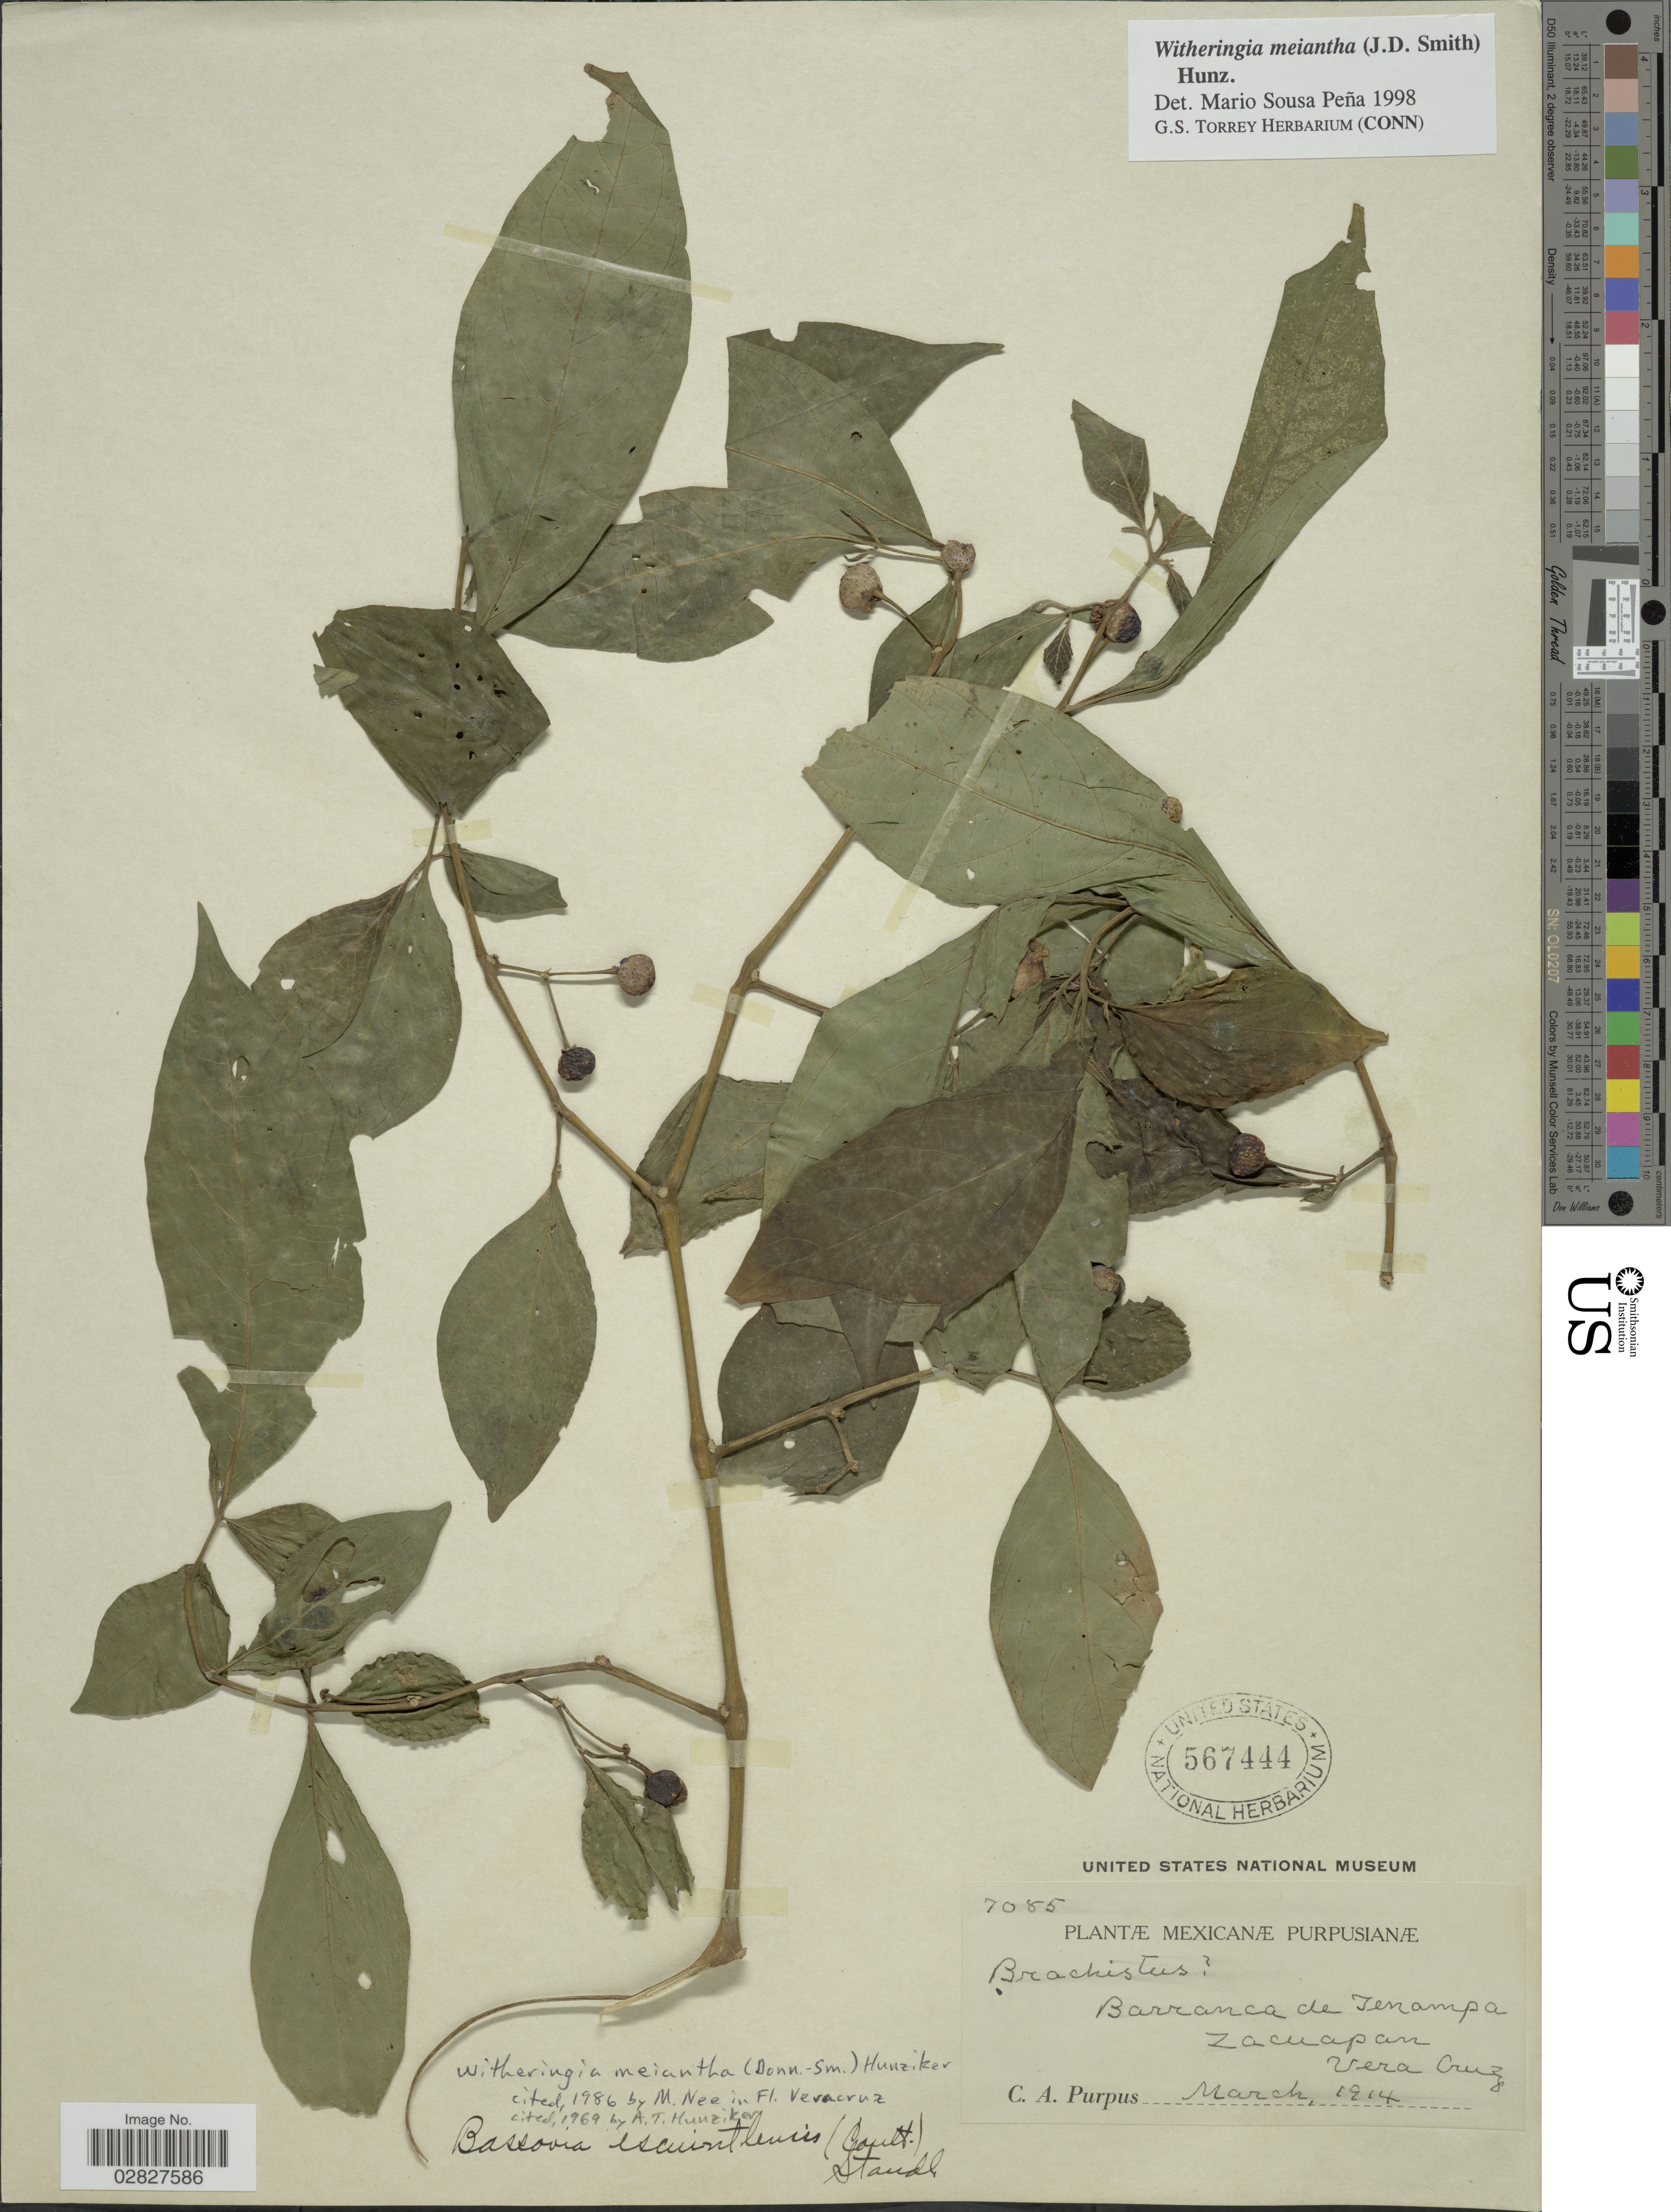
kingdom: Plantae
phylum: Tracheophyta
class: Magnoliopsida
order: Solanales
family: Solanaceae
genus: Witheringia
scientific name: Witheringia meiantha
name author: (Donn. Sm.) Hunz.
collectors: C. A. Purpus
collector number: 7085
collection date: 1914-03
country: Mexico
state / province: Veracruz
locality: Barranca de Tenampa, Zacuapan, Vera Cruz.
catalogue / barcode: US 567444